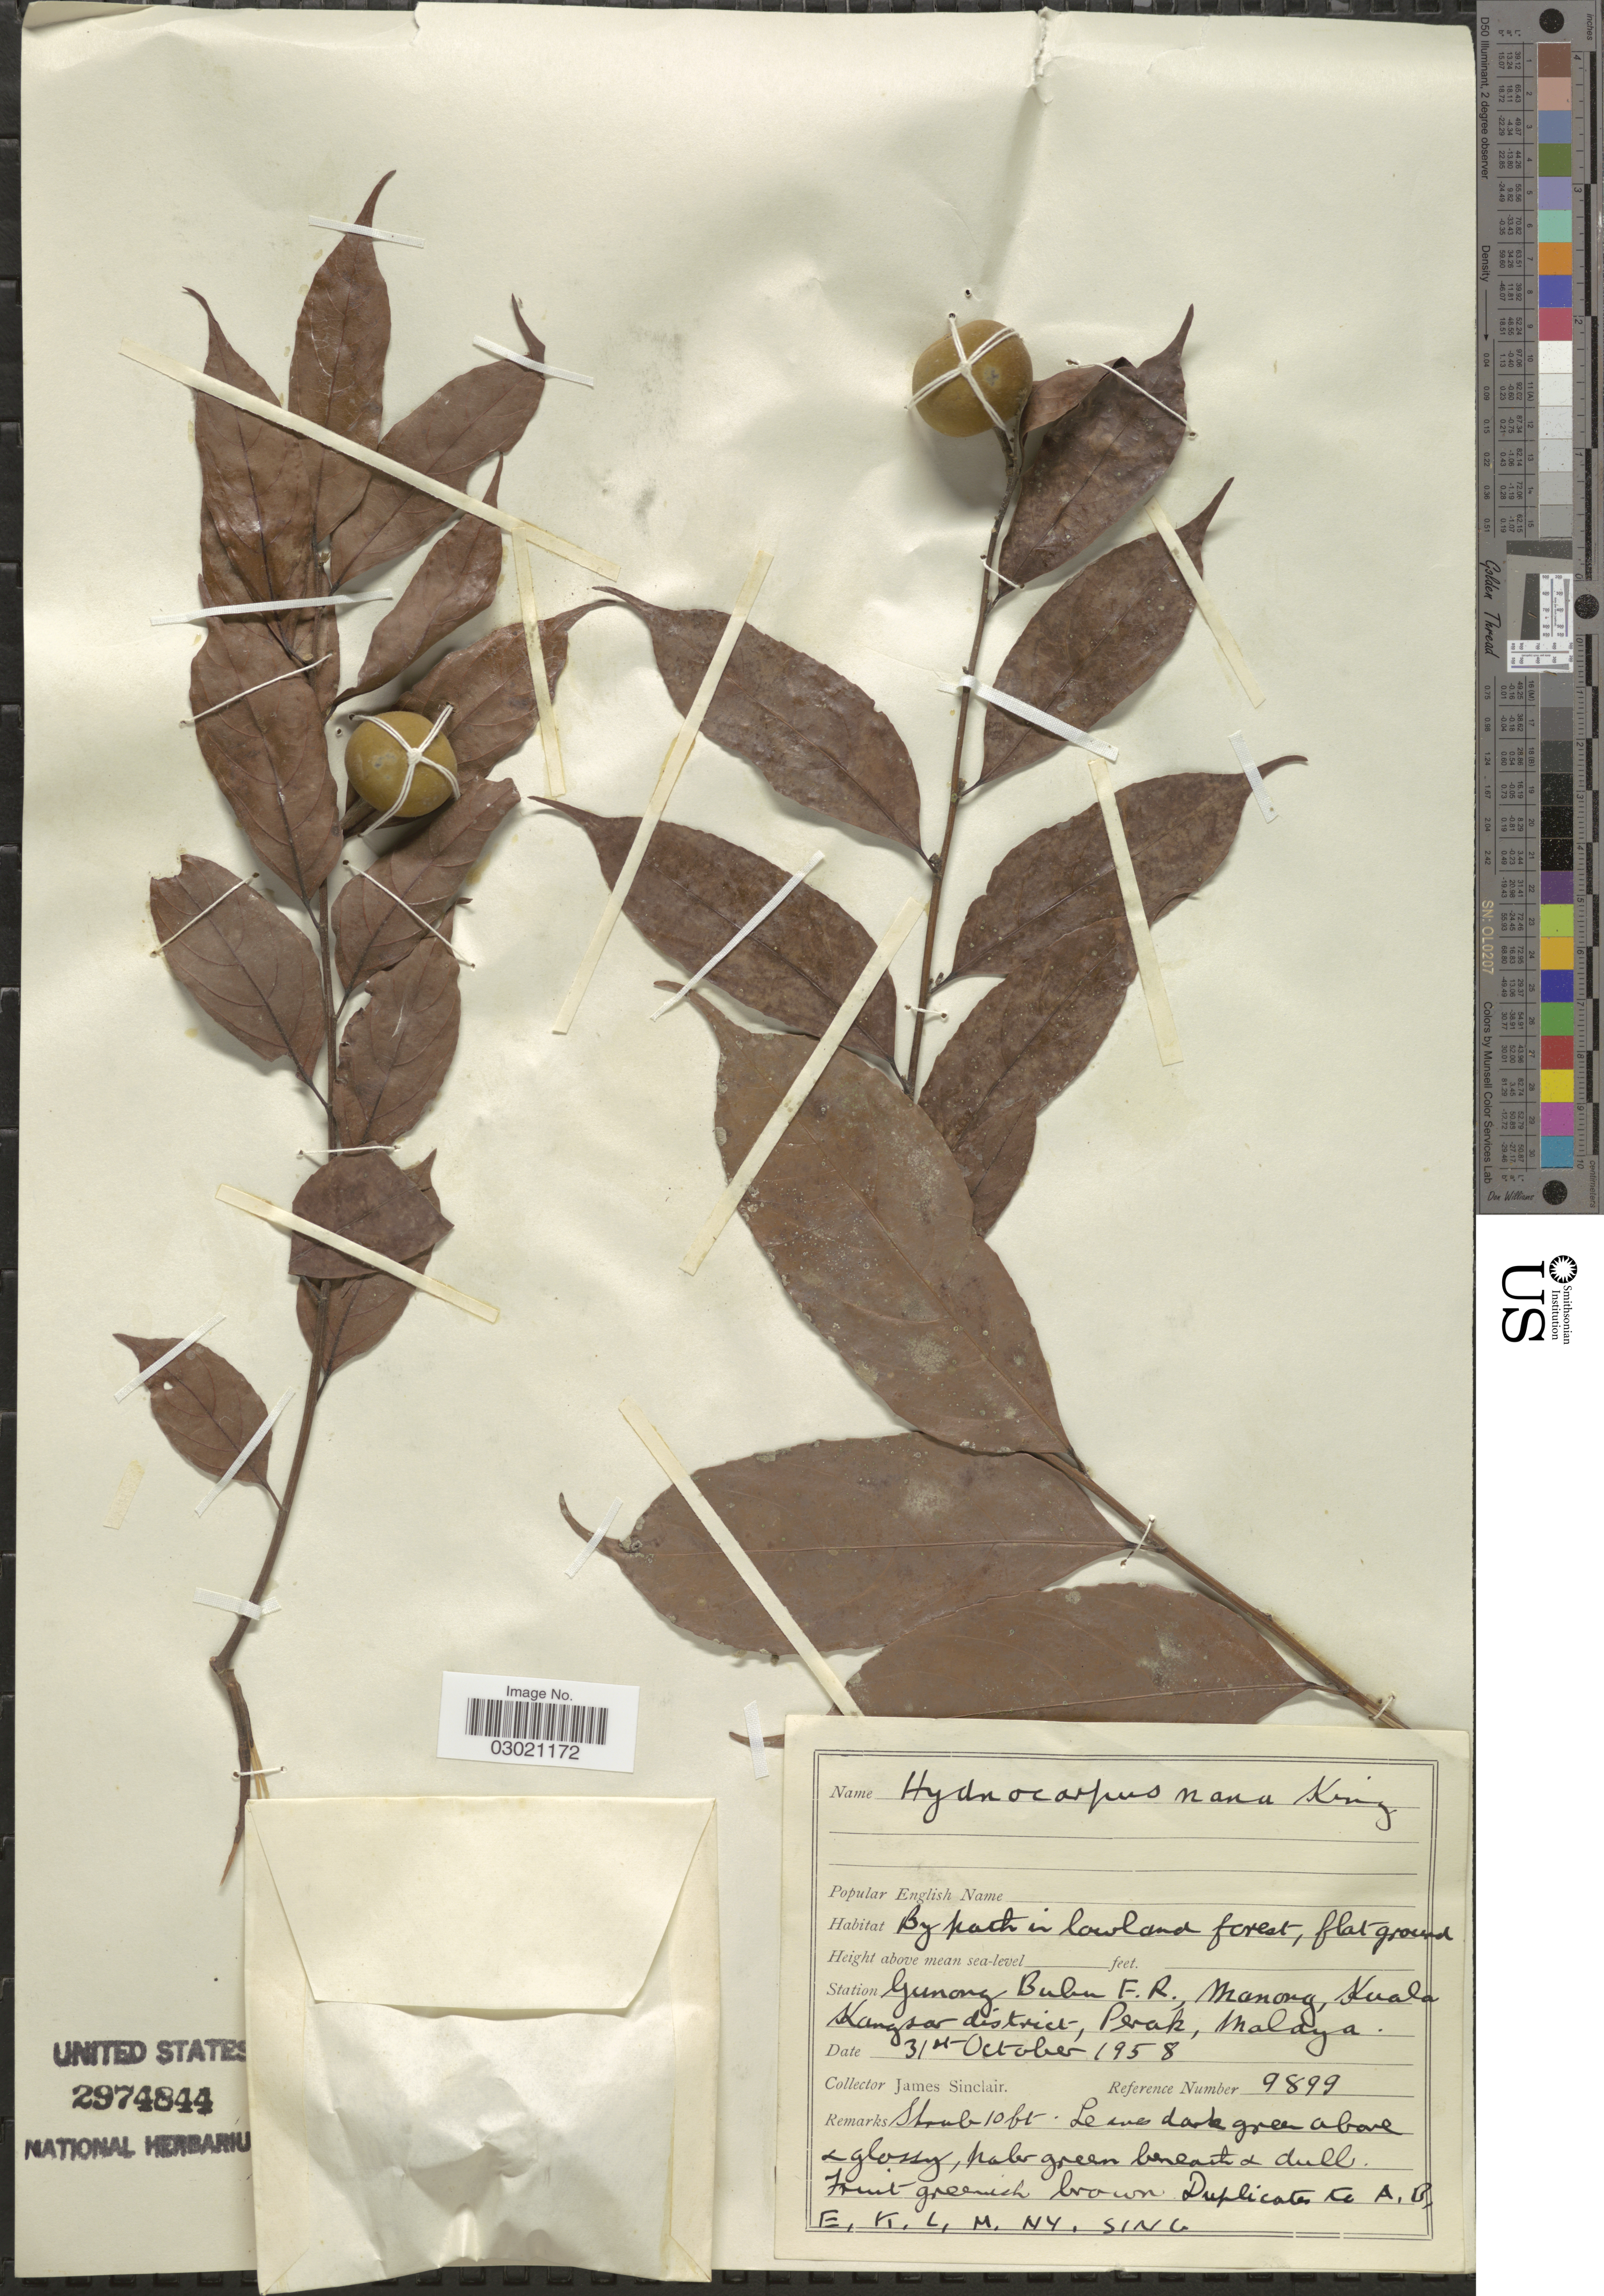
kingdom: Plantae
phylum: Tracheophyta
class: Magnoliopsida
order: Malpighiales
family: Achariaceae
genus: Hydnocarpus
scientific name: Hydnocarpus nanus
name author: King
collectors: J. Sinclair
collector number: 9899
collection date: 1958-10-03/1958-10-04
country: Malaysia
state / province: Perak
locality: Station Gunong Bubu F.R., Manong, Kuala Kangsar district, Perak, Malaya.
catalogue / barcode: US 2974844